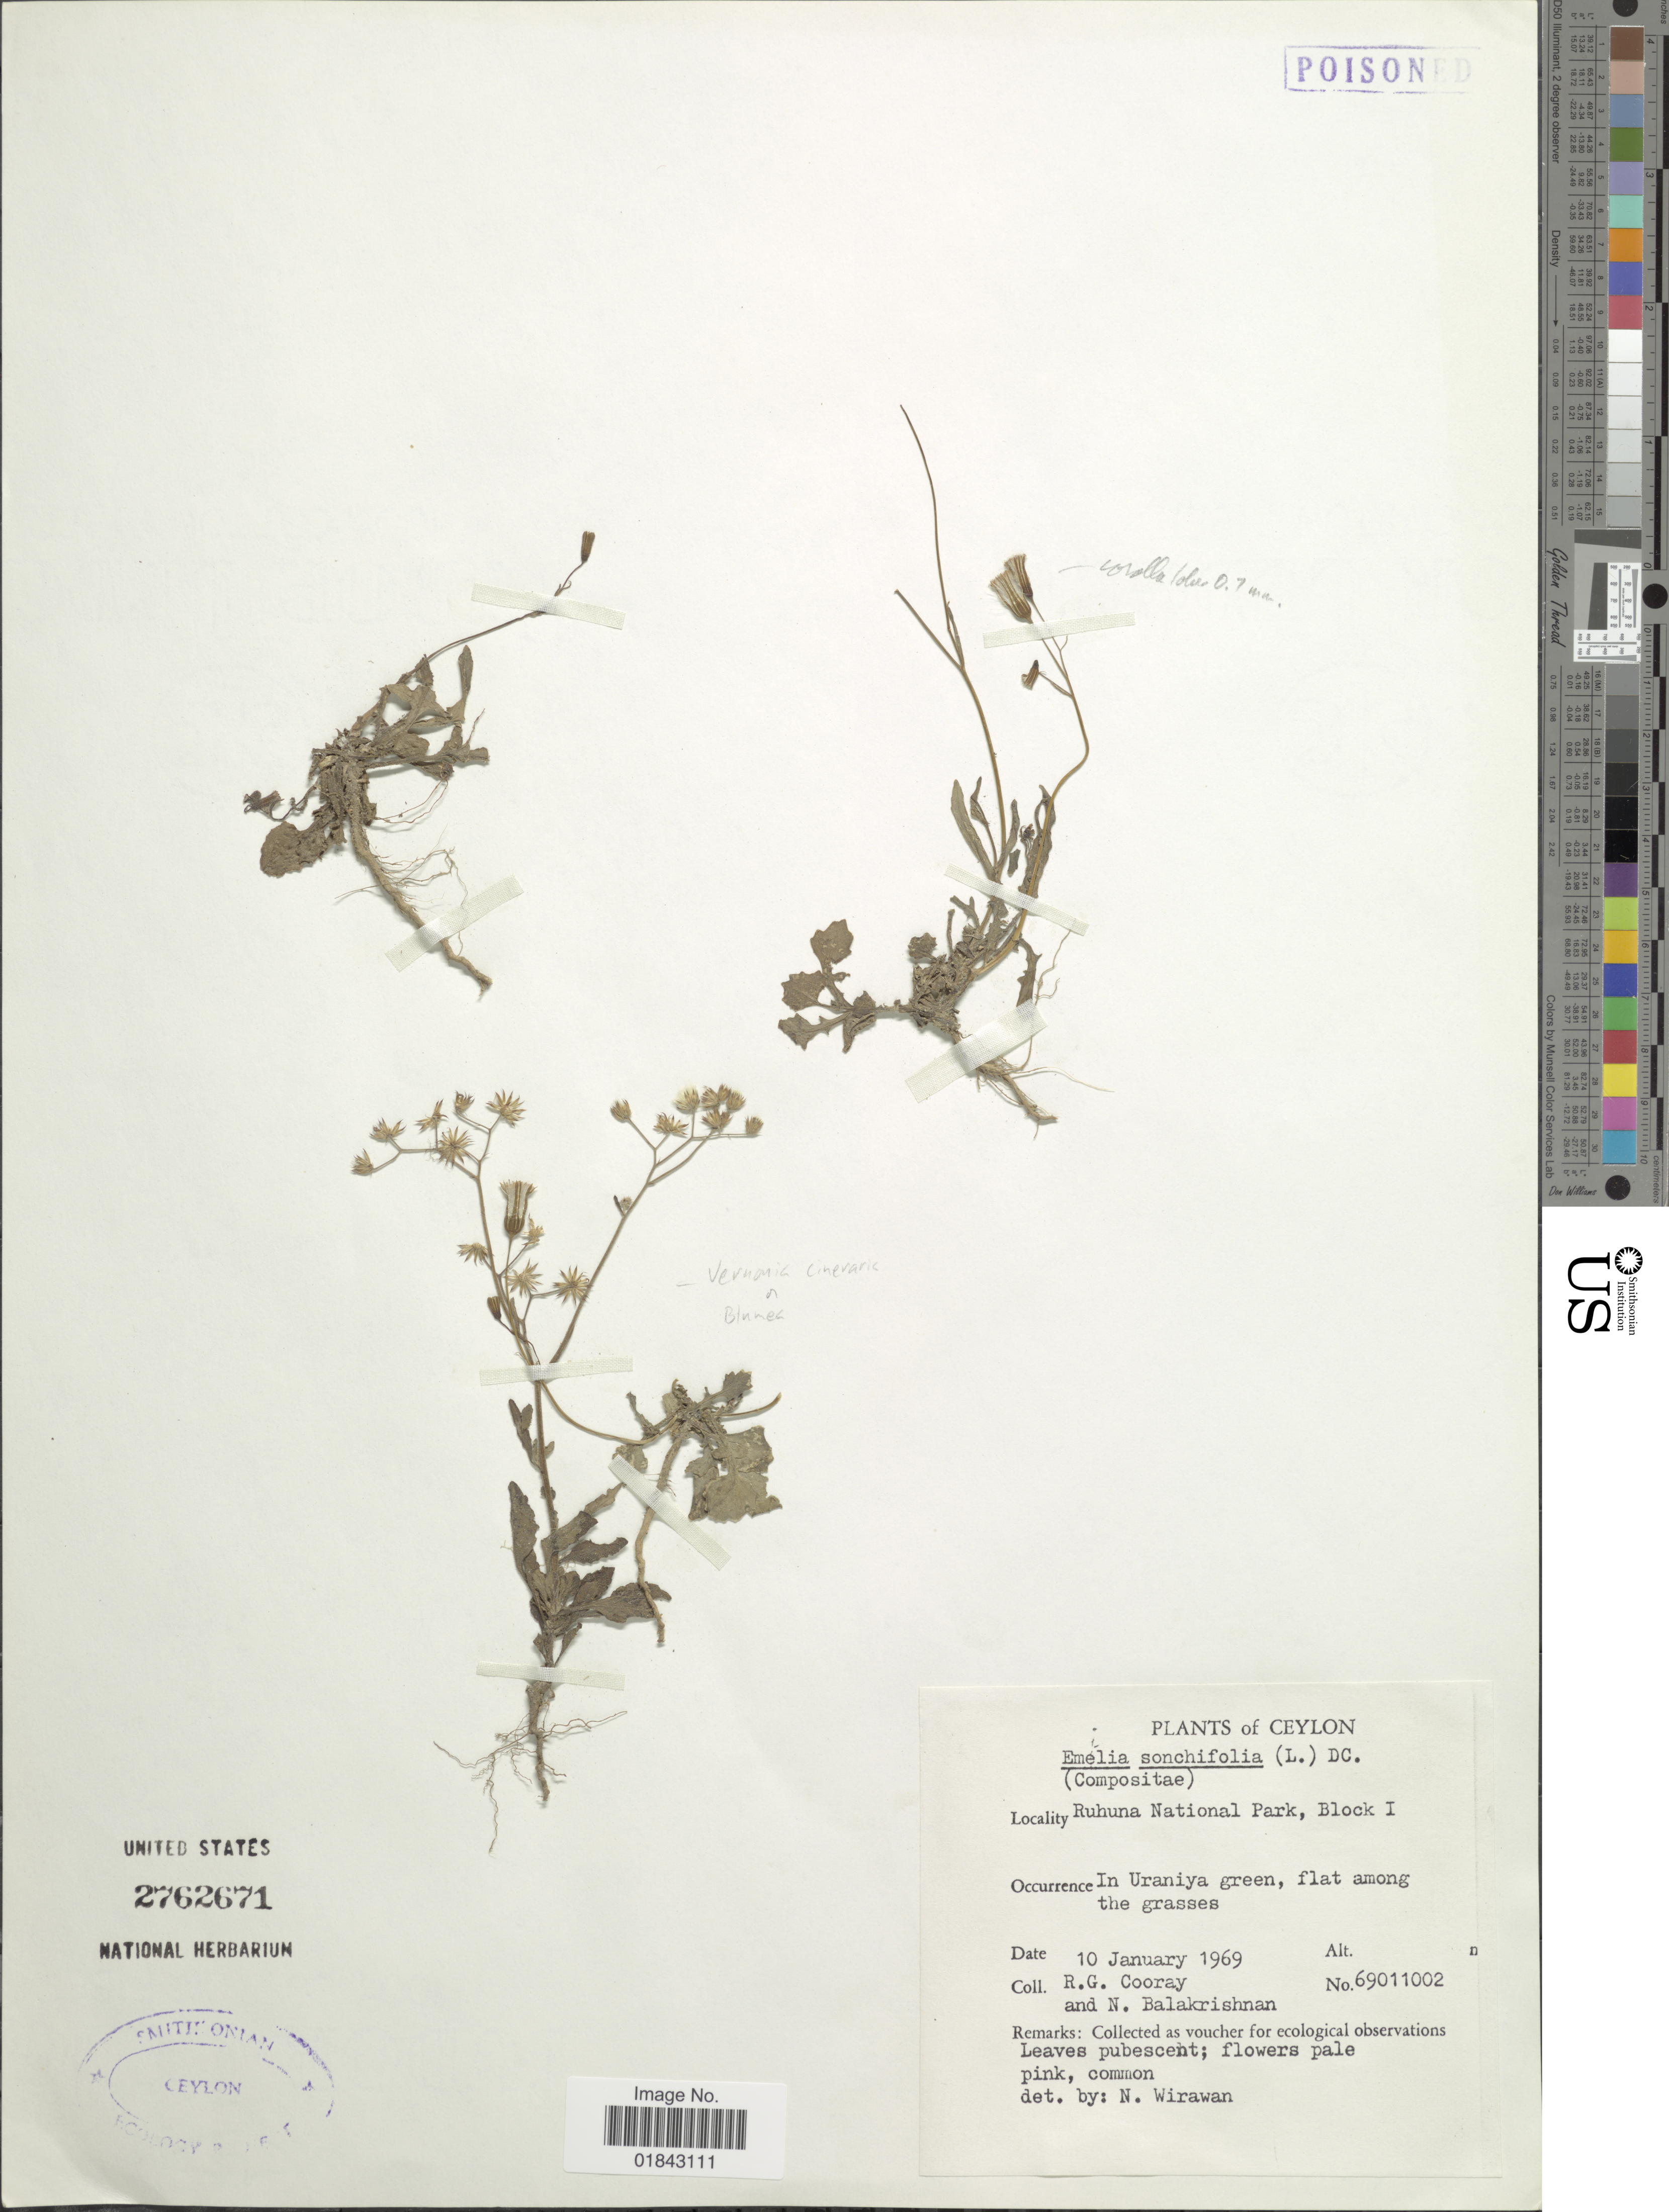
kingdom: Plantae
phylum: Tracheophyta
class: Magnoliopsida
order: Asterales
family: Asteraceae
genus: Emilia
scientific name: Emilia sonchifolia var. sonchifolia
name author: (L.) DC.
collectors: R. Cooray & N. Balakrishnan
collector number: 69011002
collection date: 1969-01-10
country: Sri Lanka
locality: Ceylon, Ruhuna National Park, Block 1, in Uraniya gree, flat among the grasses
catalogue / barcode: US 2762671